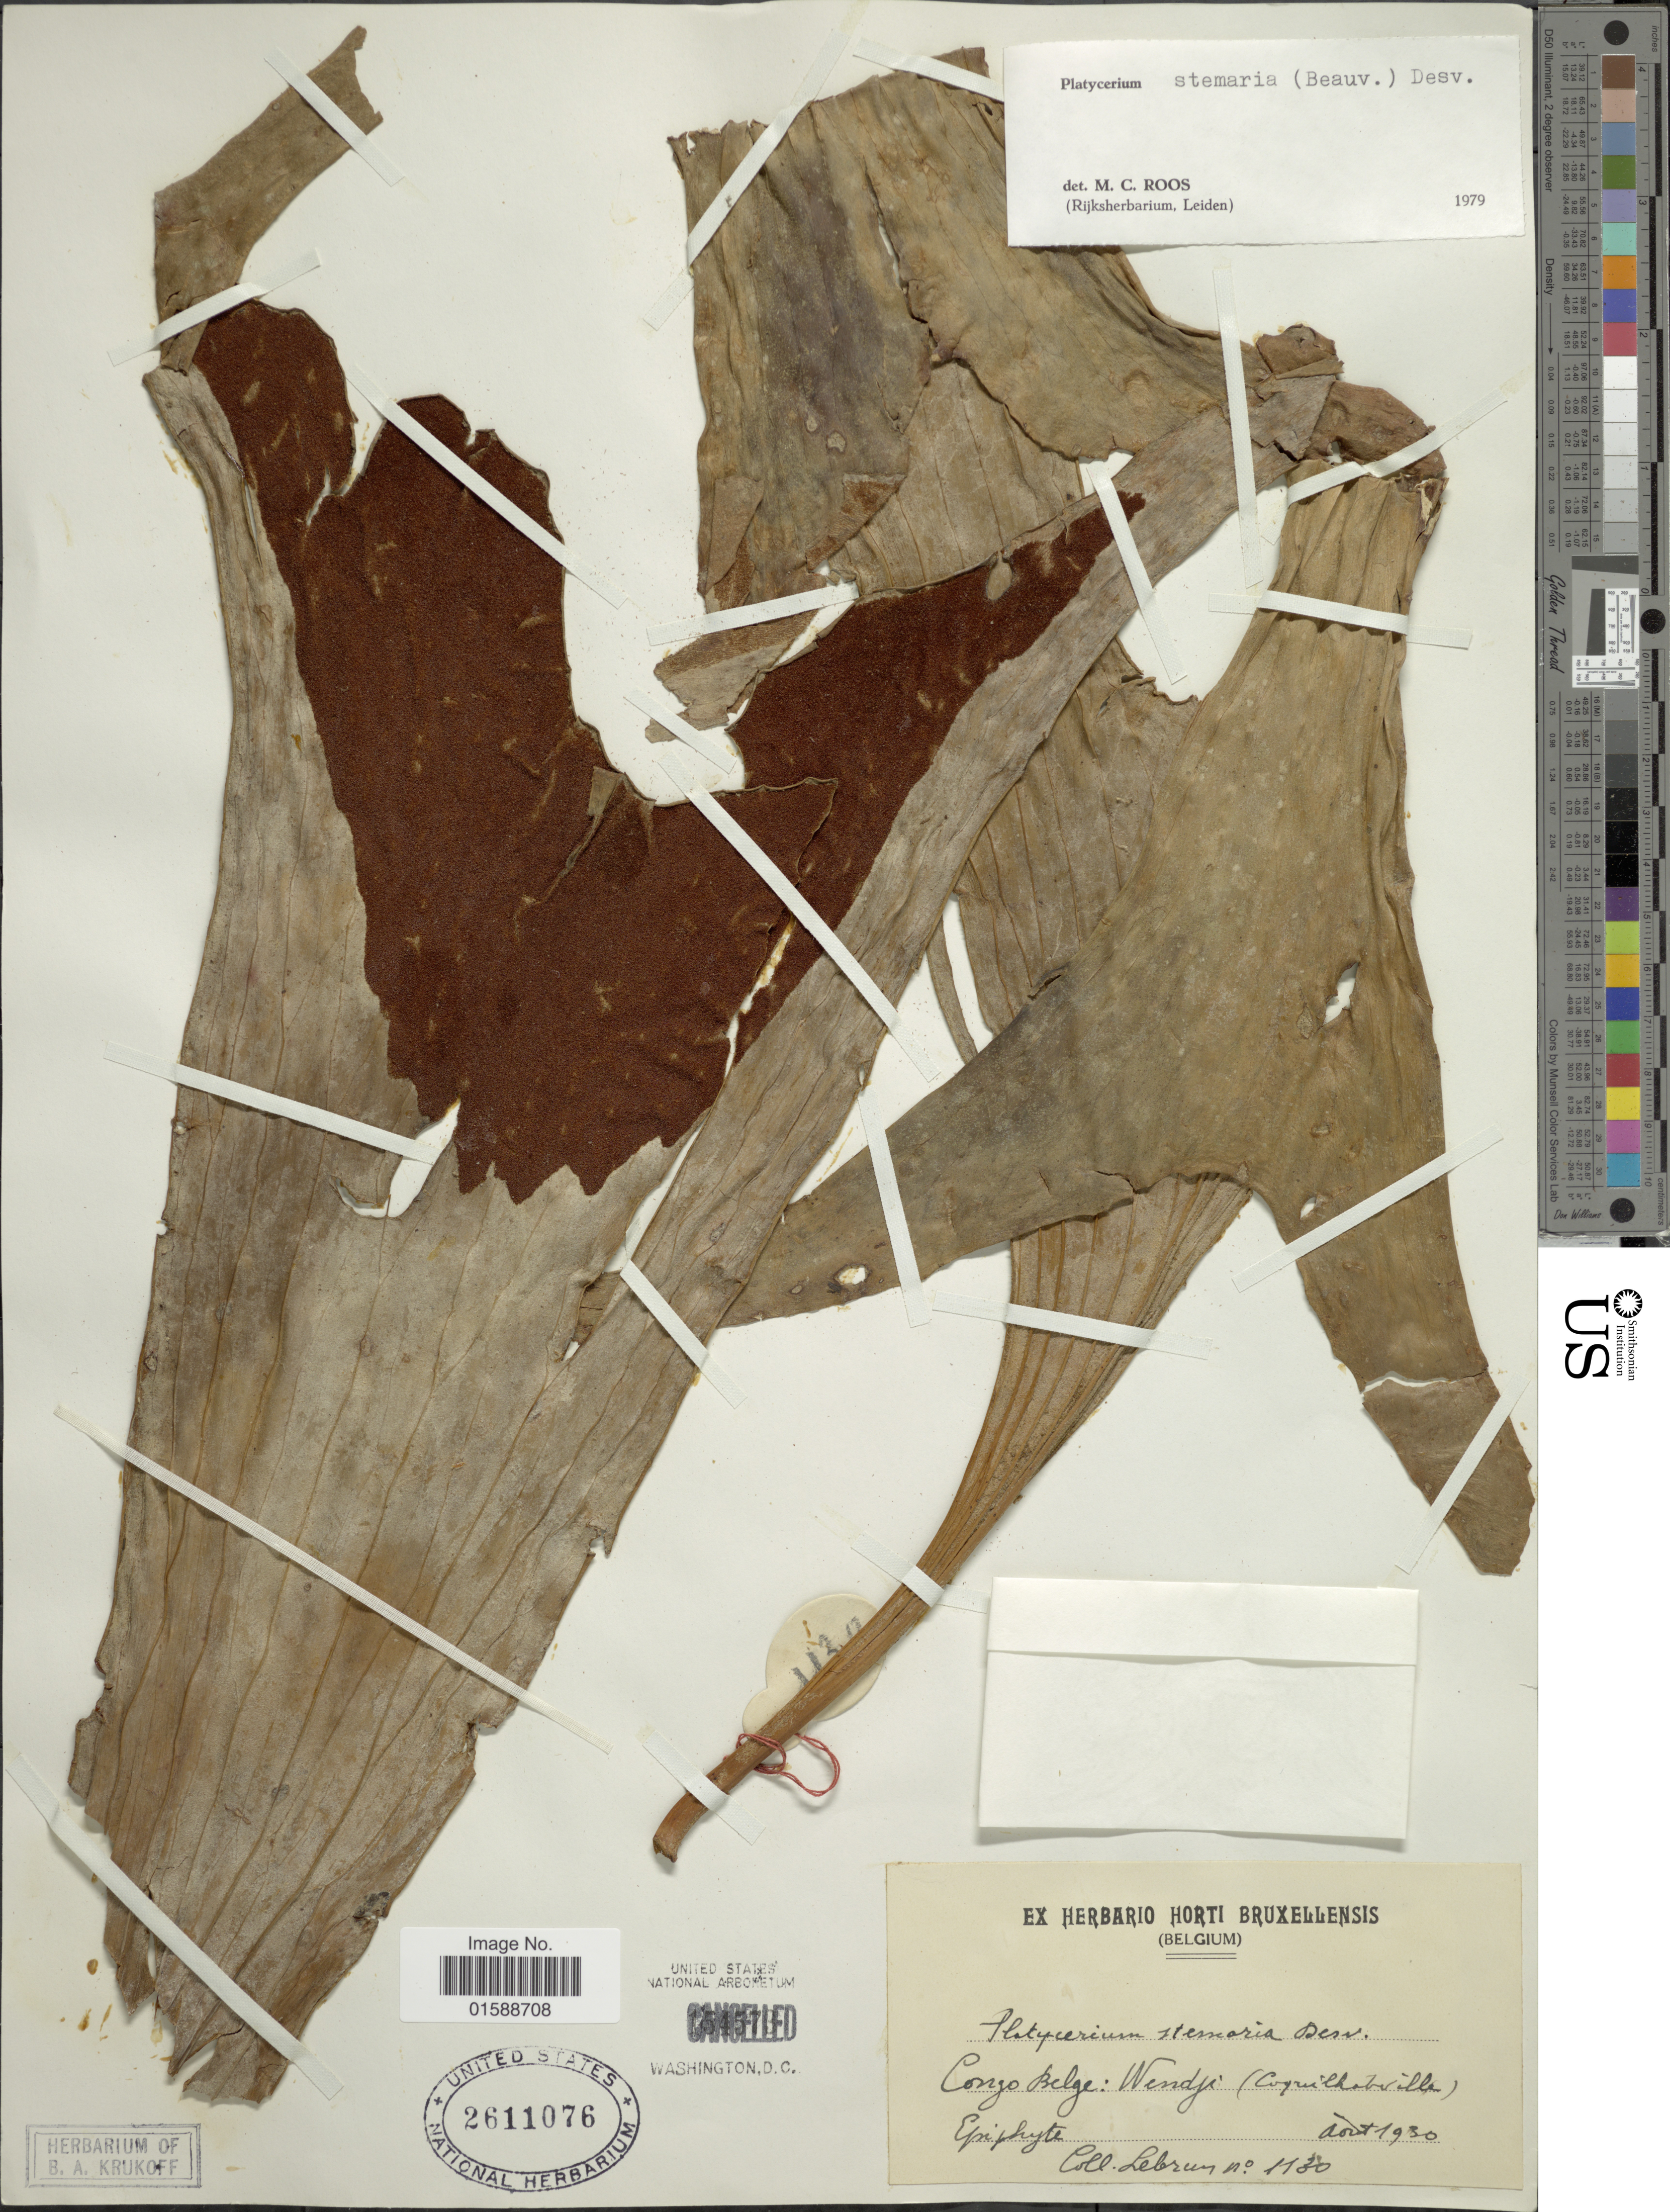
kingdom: Plantae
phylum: Tracheophyta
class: Polypodiopsida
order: Polypodiales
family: Polypodiaceae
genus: Platycerium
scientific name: Platycerium stemaria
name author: (P. Beauv.) Desv.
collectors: J.A. Lebrun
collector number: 1130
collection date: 1930-08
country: Congo, Democratic Republic of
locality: Congo Belge: Wendji (Coquilhatville).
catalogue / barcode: US 2611076